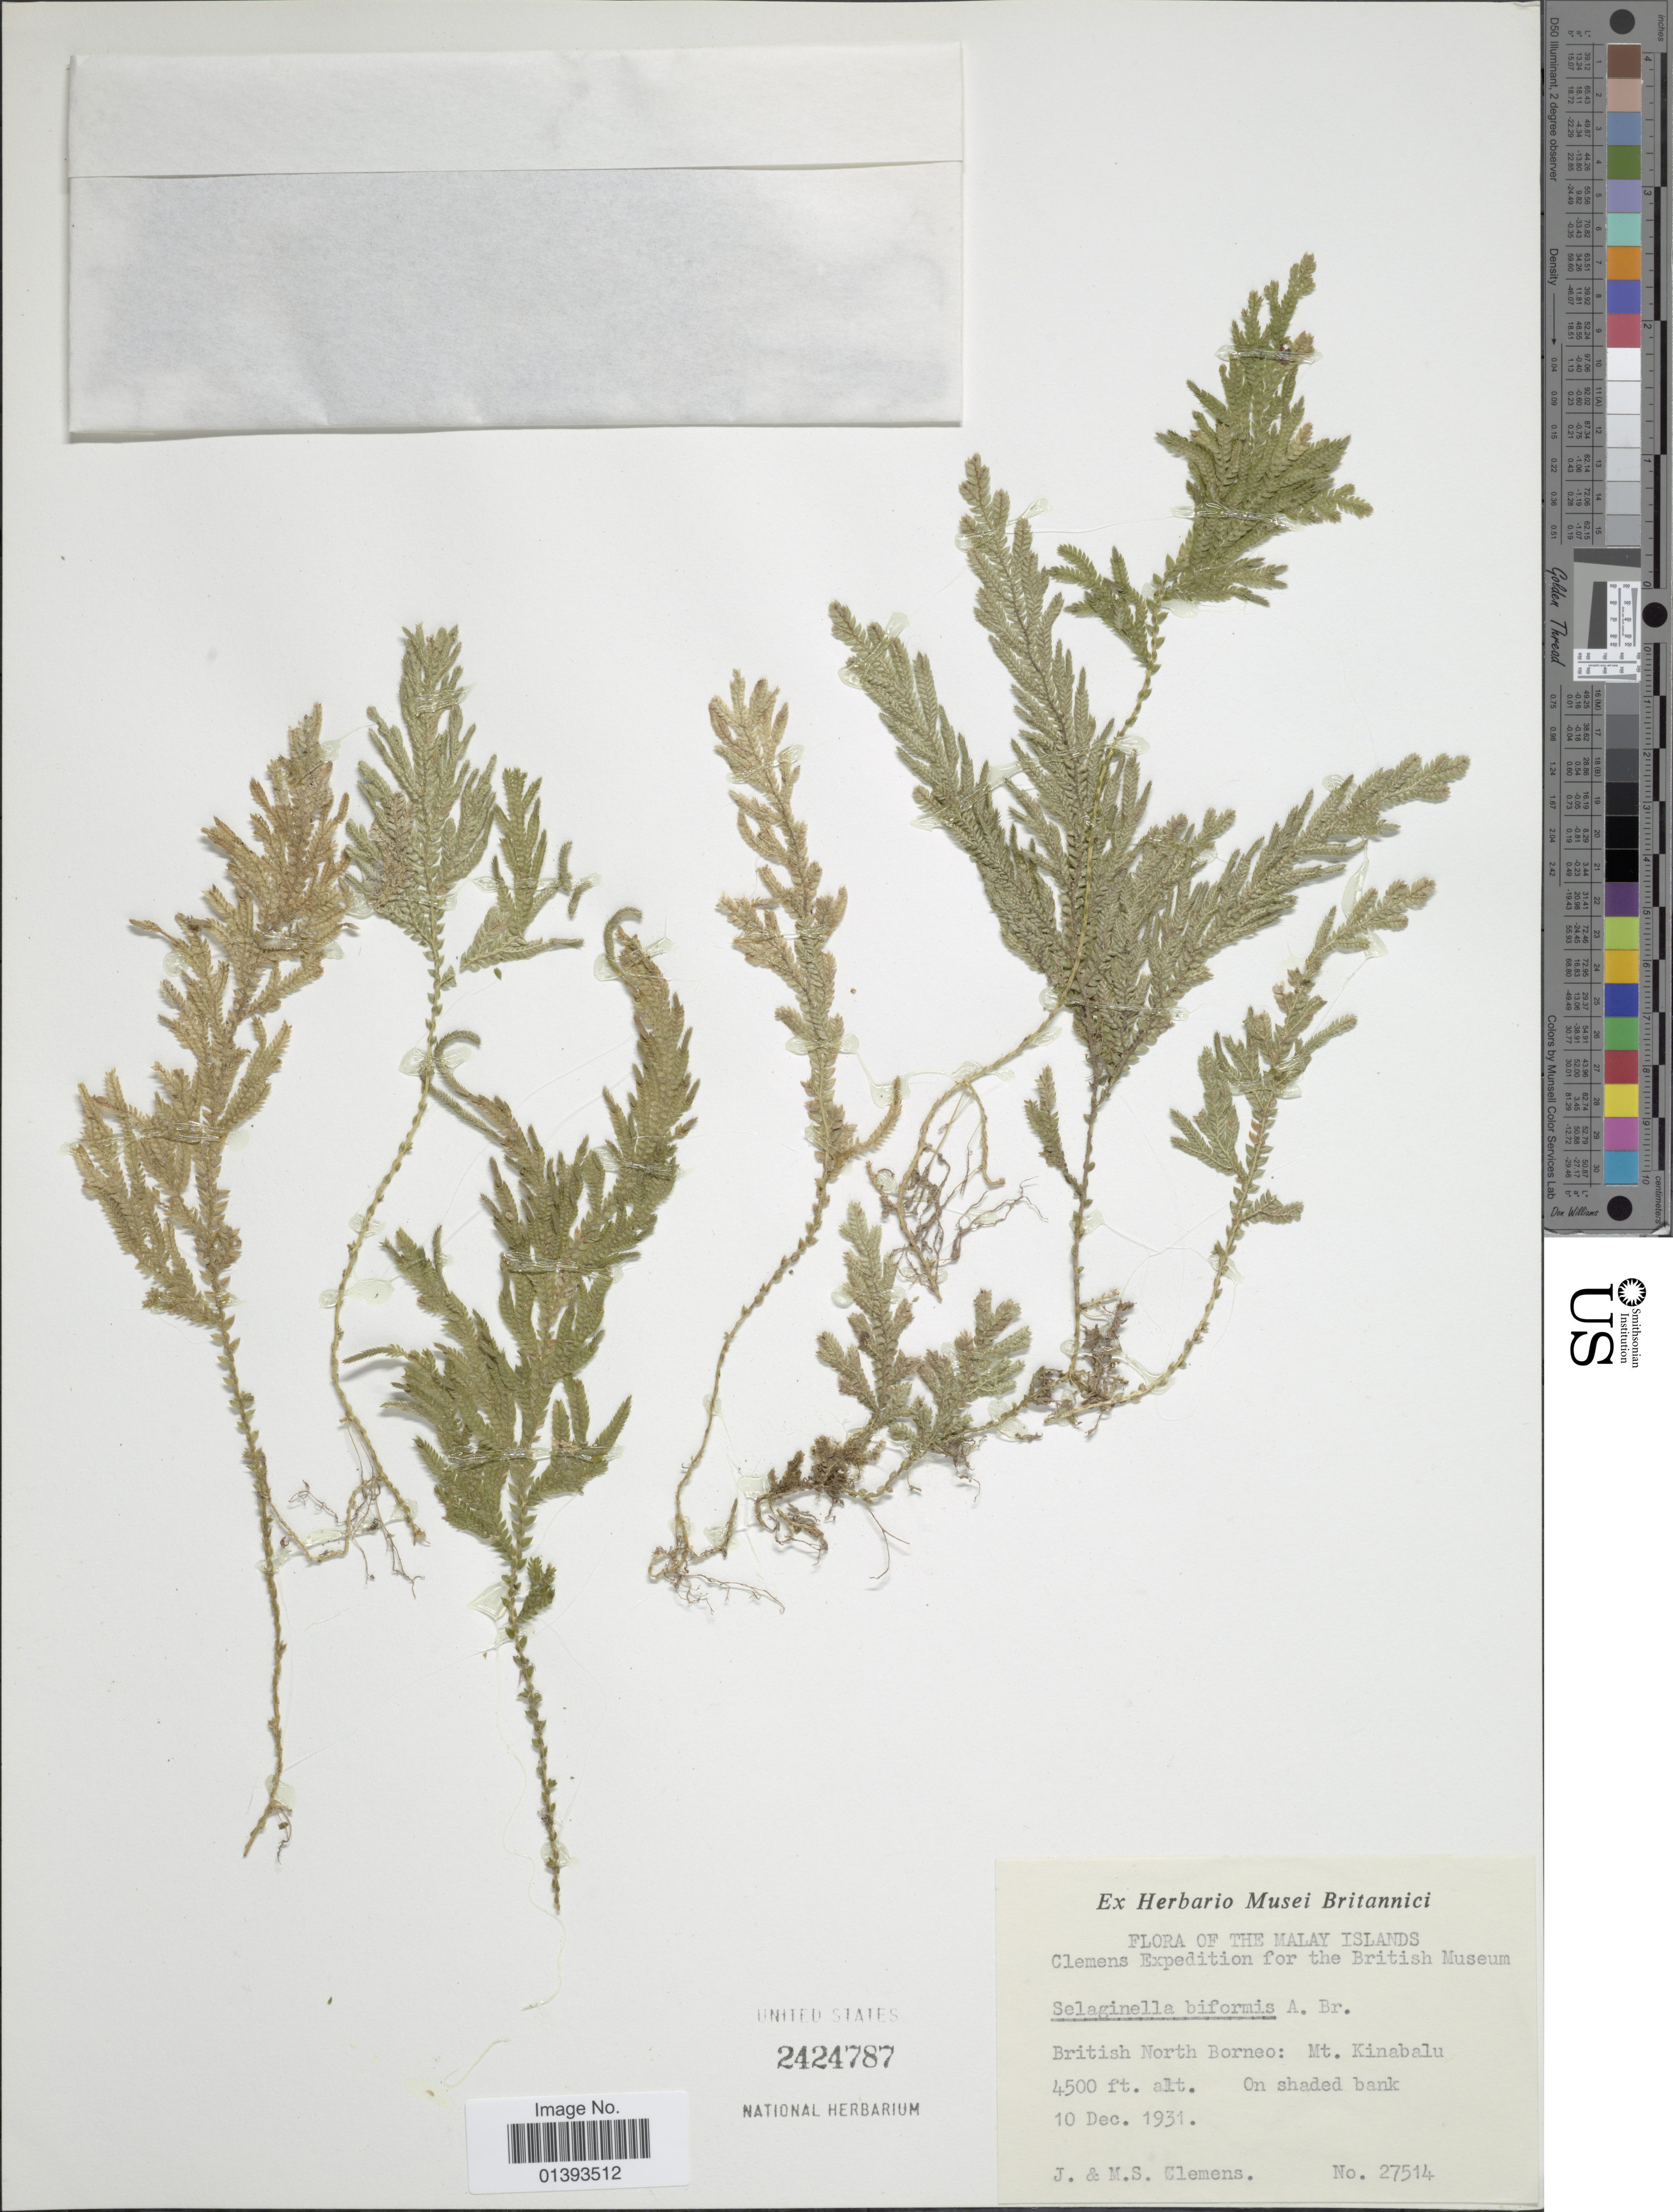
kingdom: Plantae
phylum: Tracheophyta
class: Lycopodiopsida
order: Selaginellales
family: Selaginellaceae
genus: Selaginella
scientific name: Selaginella biformis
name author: A. Braun ex Kuhn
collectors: J. Clemens & M. S. Clemens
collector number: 27514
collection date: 1931-12-10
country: Malaysia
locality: Malay islands, British Nort Borneo: Mt. Kinabaly on shaded bank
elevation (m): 1372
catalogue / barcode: US 2424787